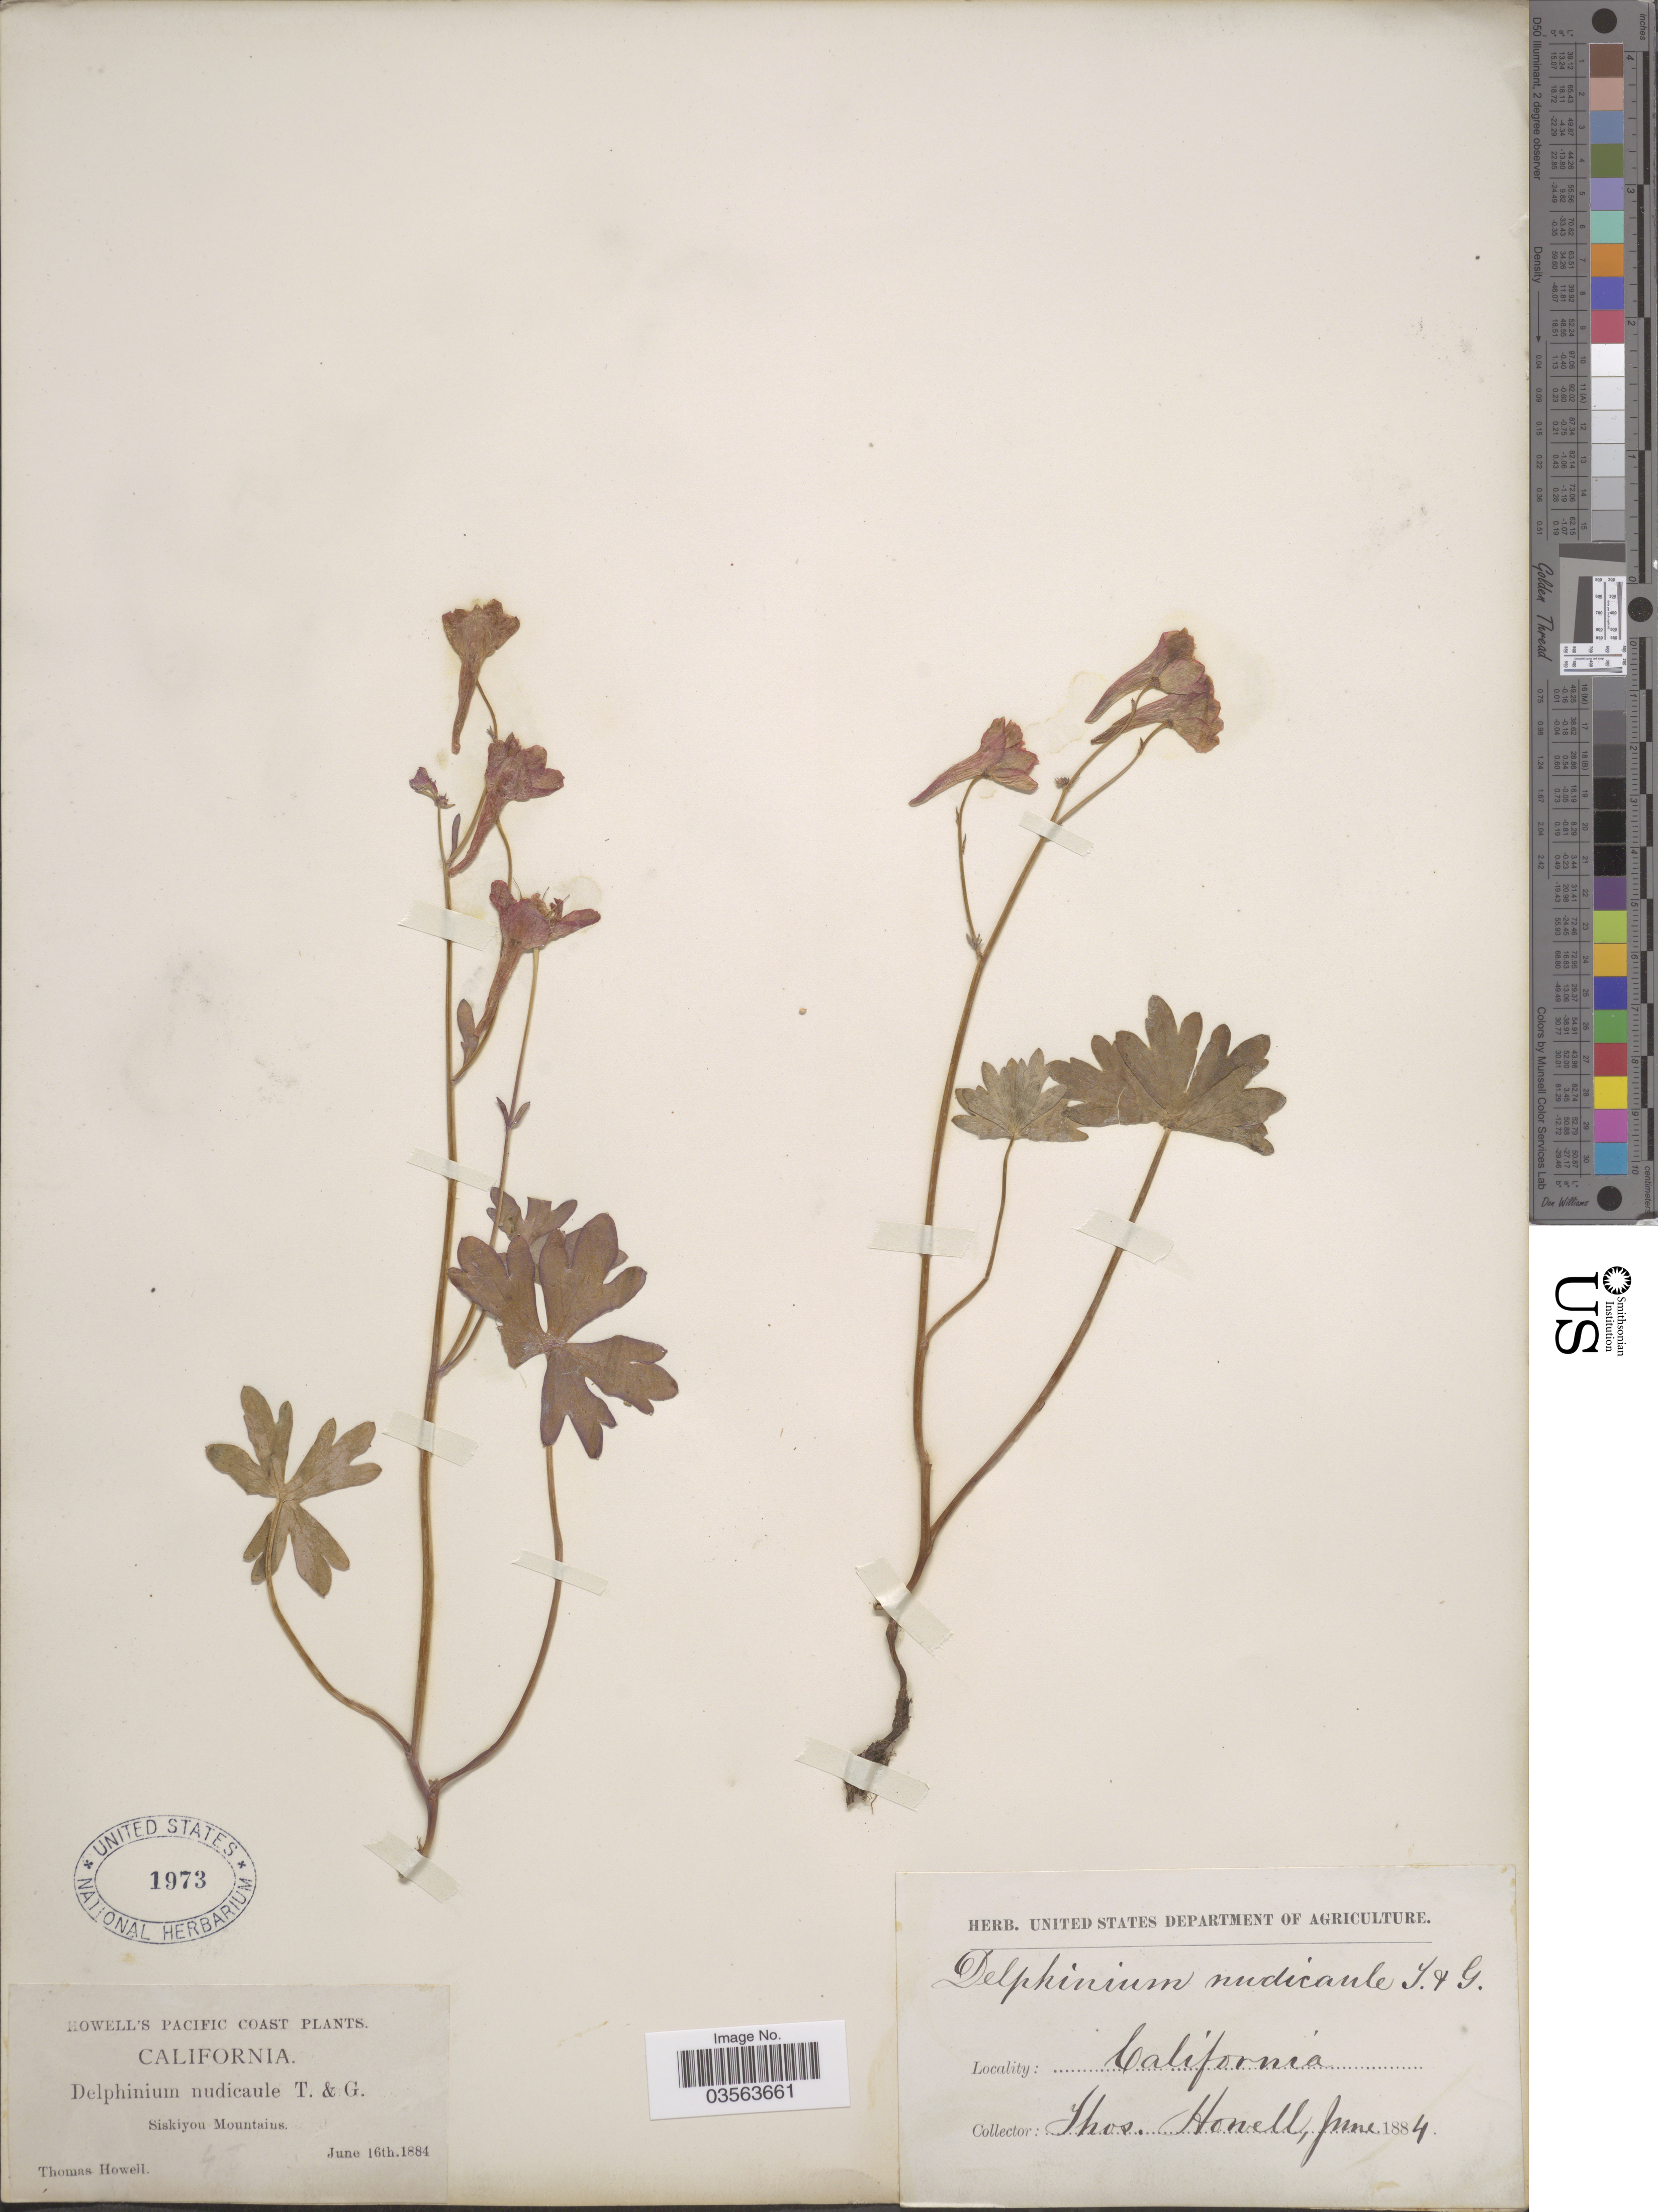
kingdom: Plantae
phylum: Tracheophyta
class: Magnoliopsida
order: Ranunculales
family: Ranunculaceae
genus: Delphinium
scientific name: Delphinium nudicaule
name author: Torr. & A. Gray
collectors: T. Howell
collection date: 1884-06-16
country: United States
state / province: California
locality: Pacific Coast. Siskiyou Mountains.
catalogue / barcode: US 1973